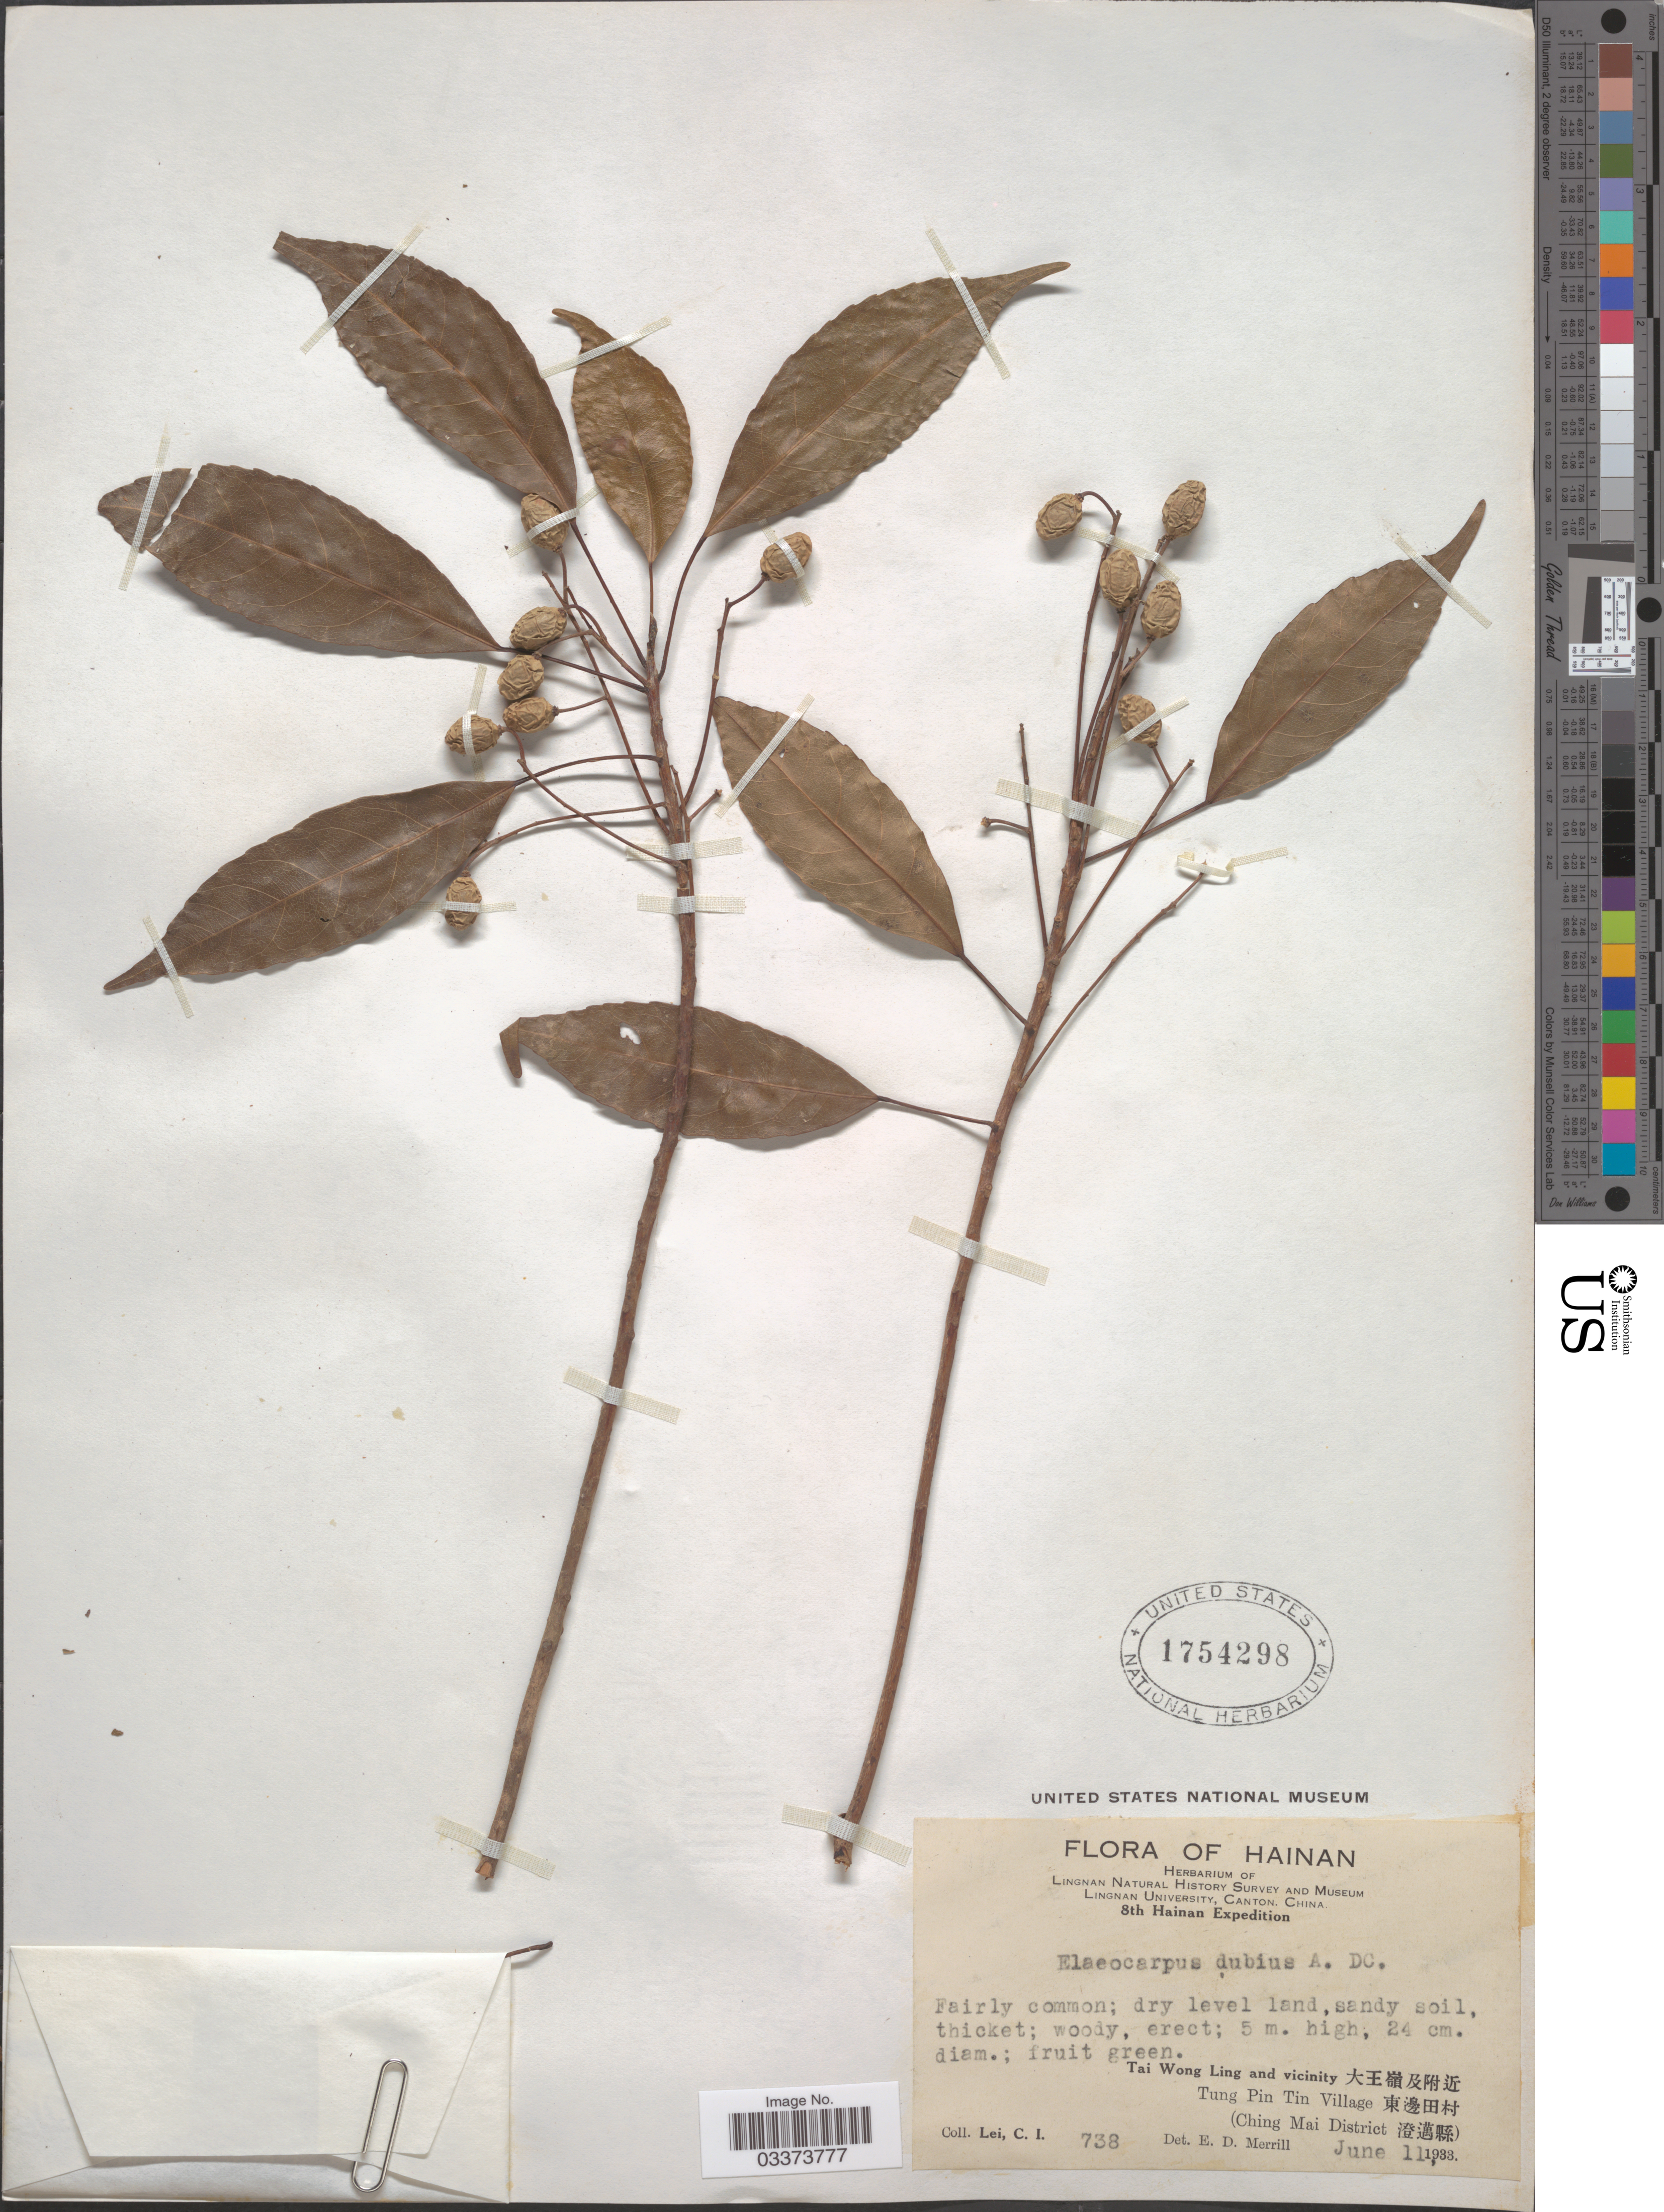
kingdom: Plantae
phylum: Tracheophyta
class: Magnoliopsida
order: Oxalidales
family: Elaeocarpaceae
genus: Elaeocarpus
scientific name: Elaeocarpus dubius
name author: DC.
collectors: C. I. Lei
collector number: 738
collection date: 1933-06-11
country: China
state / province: Hainan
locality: Tai Wong Ling and vicinity. Tung Pin Tin Village. (Ching Mai District.)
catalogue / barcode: US 1754298